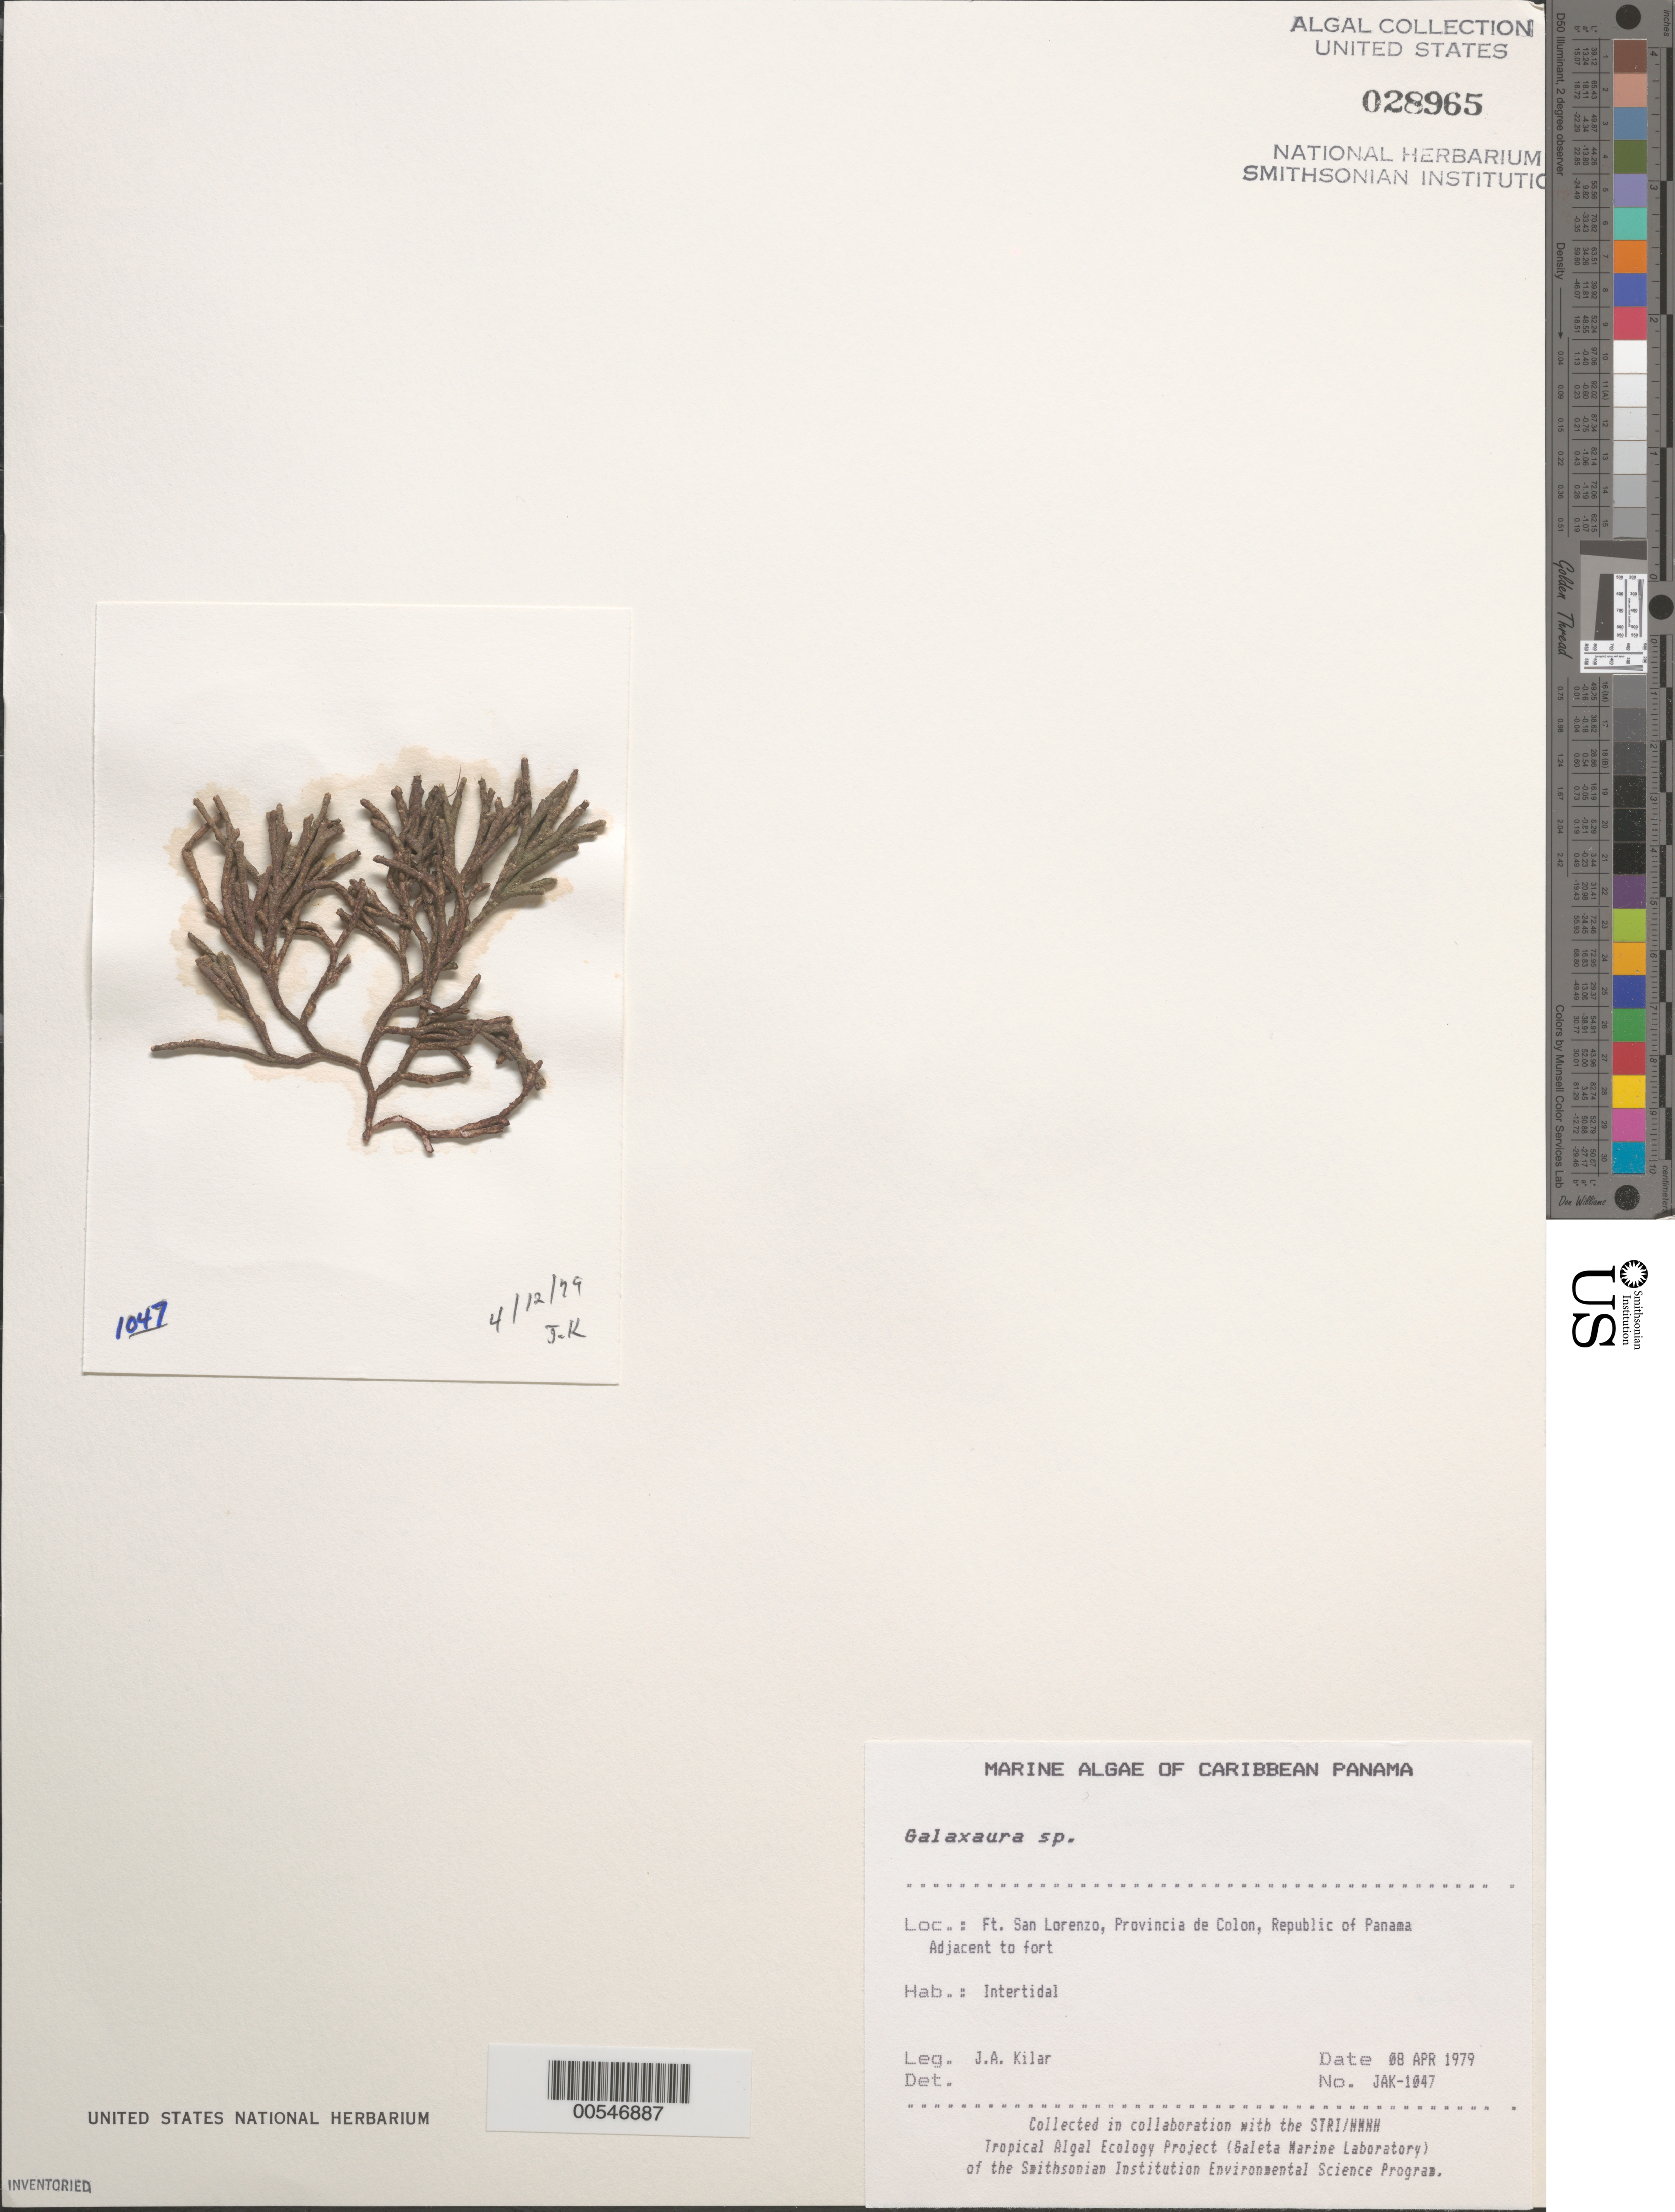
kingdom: Plantae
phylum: Rhodophyta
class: Florideophyceae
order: Nemaliales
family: Galaxauraceae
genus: Galaxaura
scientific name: Galaxaura sp.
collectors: J. A. Kilar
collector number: JAK-1047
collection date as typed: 08 Apr 1979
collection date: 1979-04-08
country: Panama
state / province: Colón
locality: Fort San Lorenzo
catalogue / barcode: US 28965